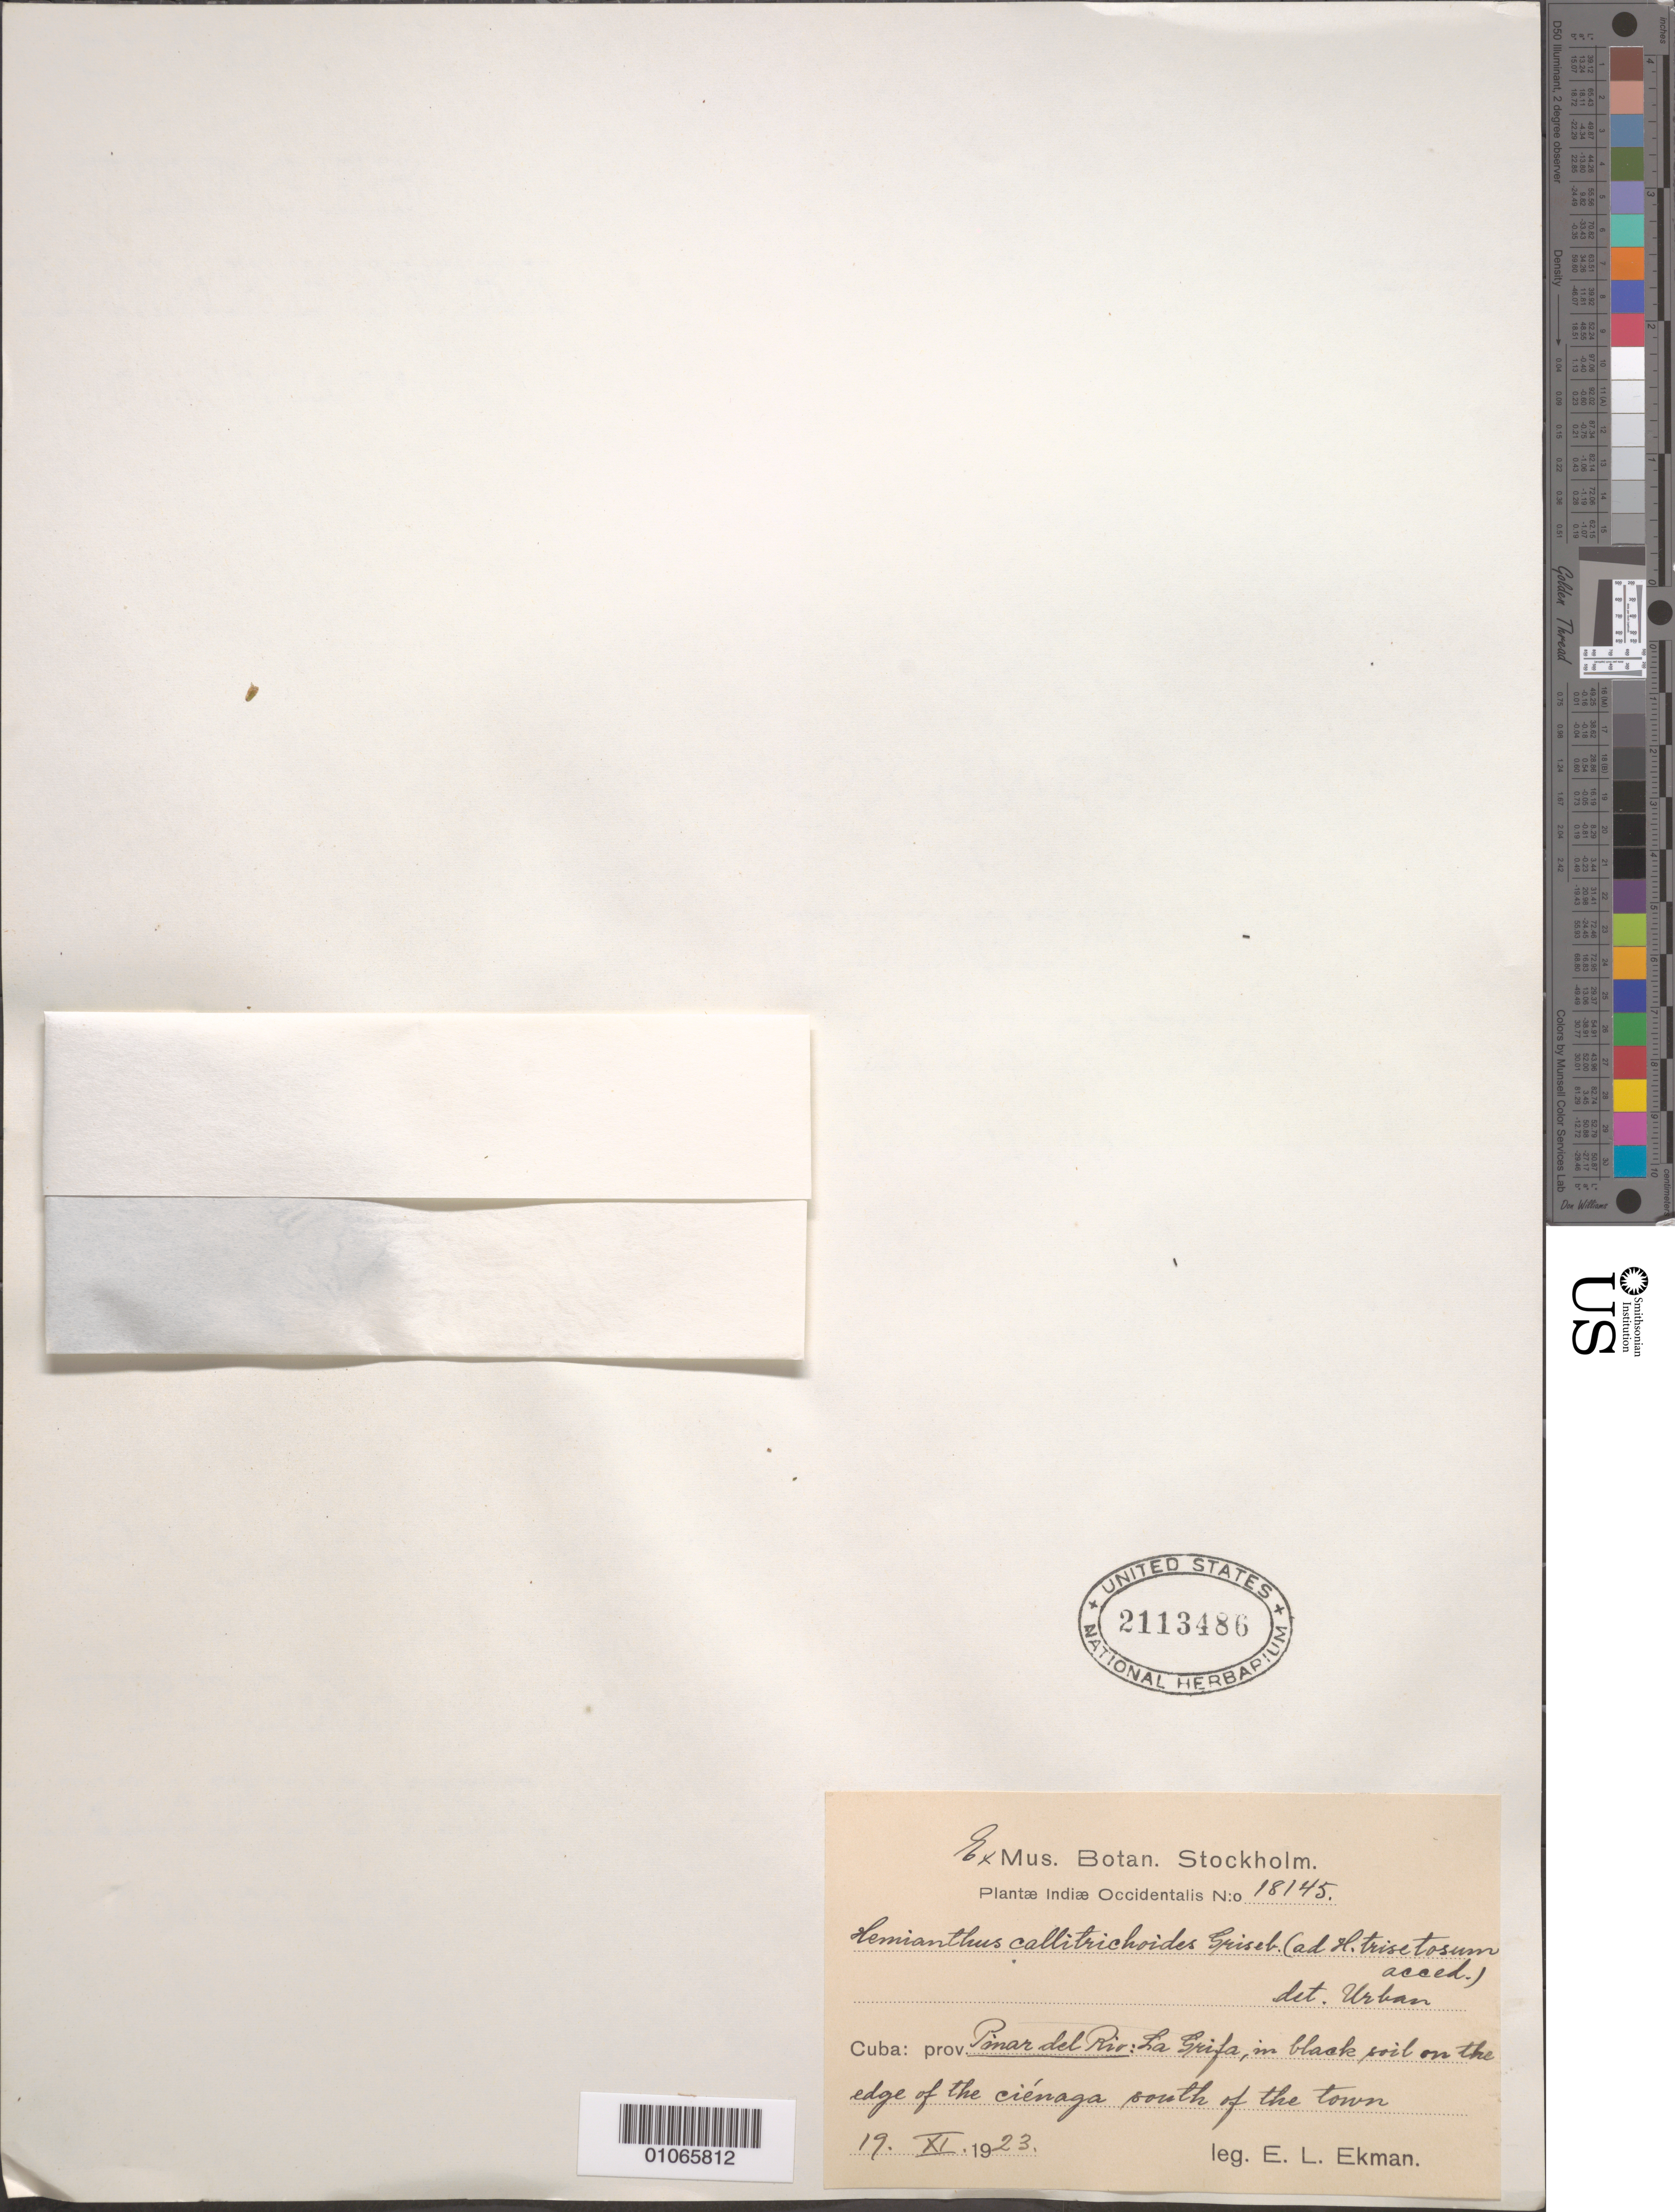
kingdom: Plantae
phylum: Tracheophyta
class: Magnoliopsida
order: Lamiales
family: Linderniaceae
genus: Hemianthus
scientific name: Hemianthus callitrichoides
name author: Griseb.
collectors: E. L. Ekman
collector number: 18145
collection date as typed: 19 Nov 1923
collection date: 1923-11-19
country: Cuba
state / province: Pinar del Rio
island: Cuba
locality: La Grifa, in black soil on the edge of the cienaga south of the town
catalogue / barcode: US 2113486